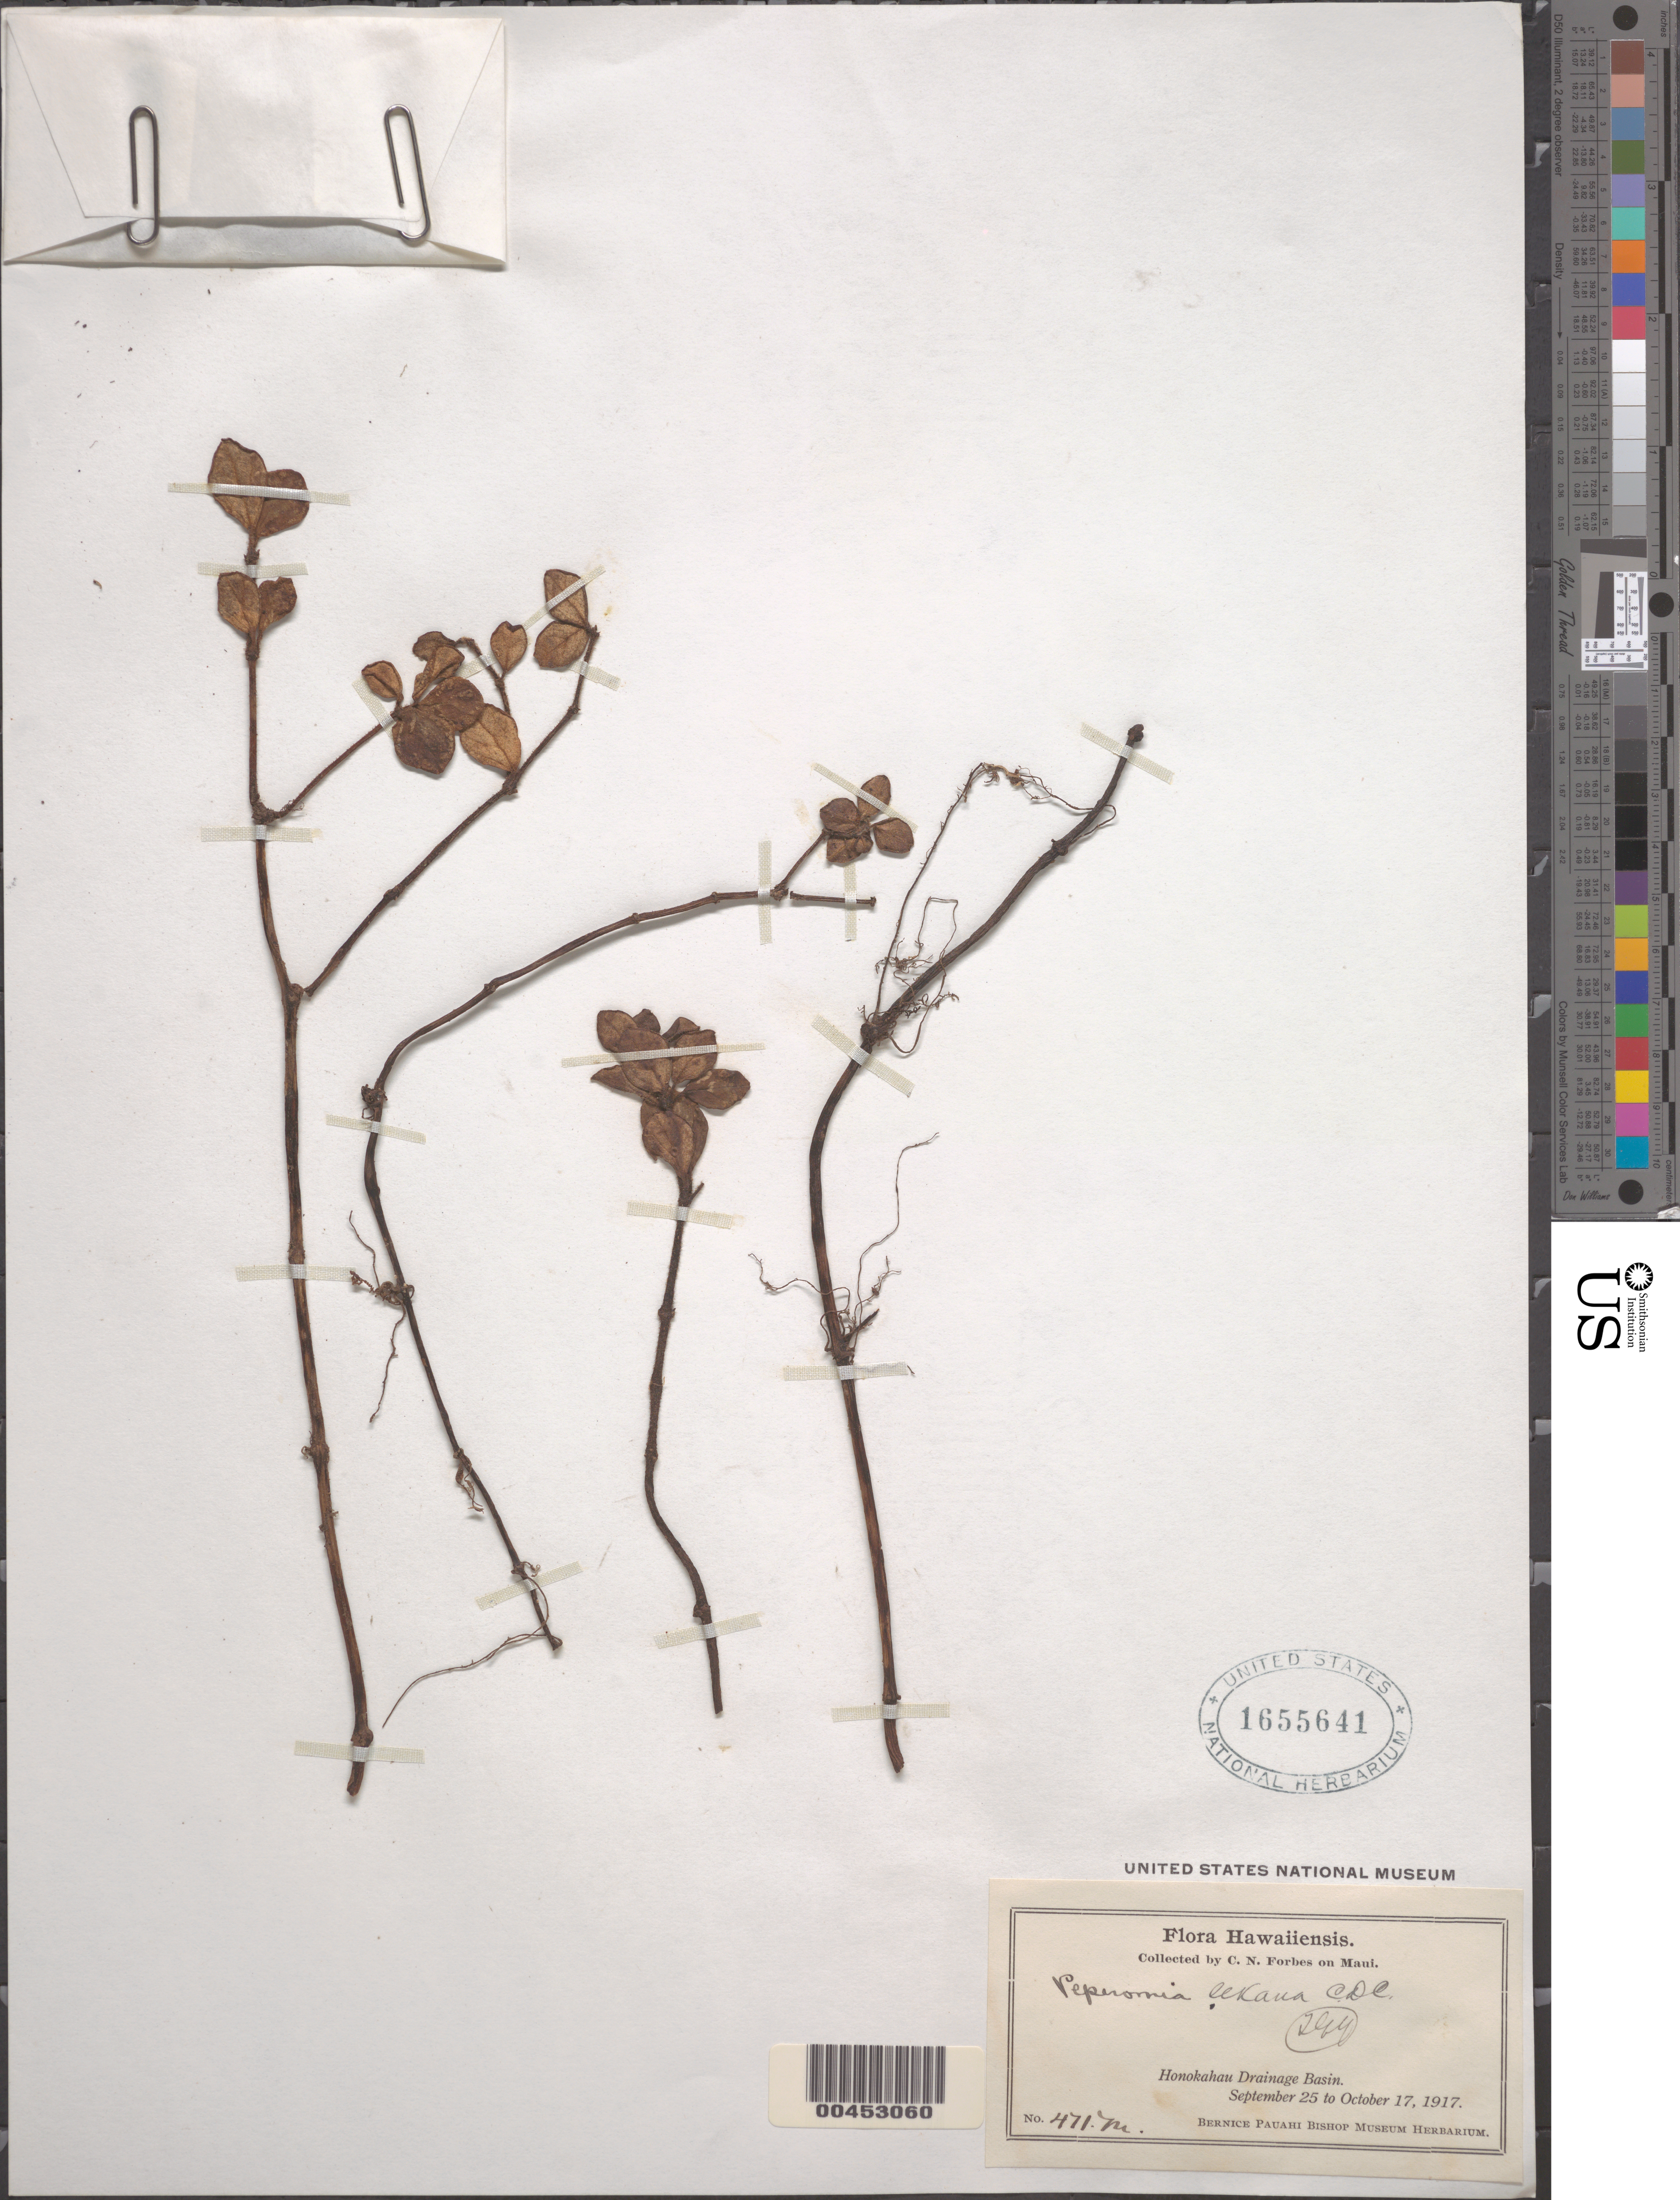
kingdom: Plantae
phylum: Tracheophyta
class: Magnoliopsida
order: Piperales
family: Piperaceae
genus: Peperomia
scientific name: Peperomia eekana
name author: C. DC.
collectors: C. N. Forbes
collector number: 471.M.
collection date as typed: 25 Sep 1917 to 17 Oct 1917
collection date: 1917-09-25/1917-10-17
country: United States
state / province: Hawaii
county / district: Maui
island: Maui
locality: Honokohau Drainage Basin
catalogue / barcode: US 1655641